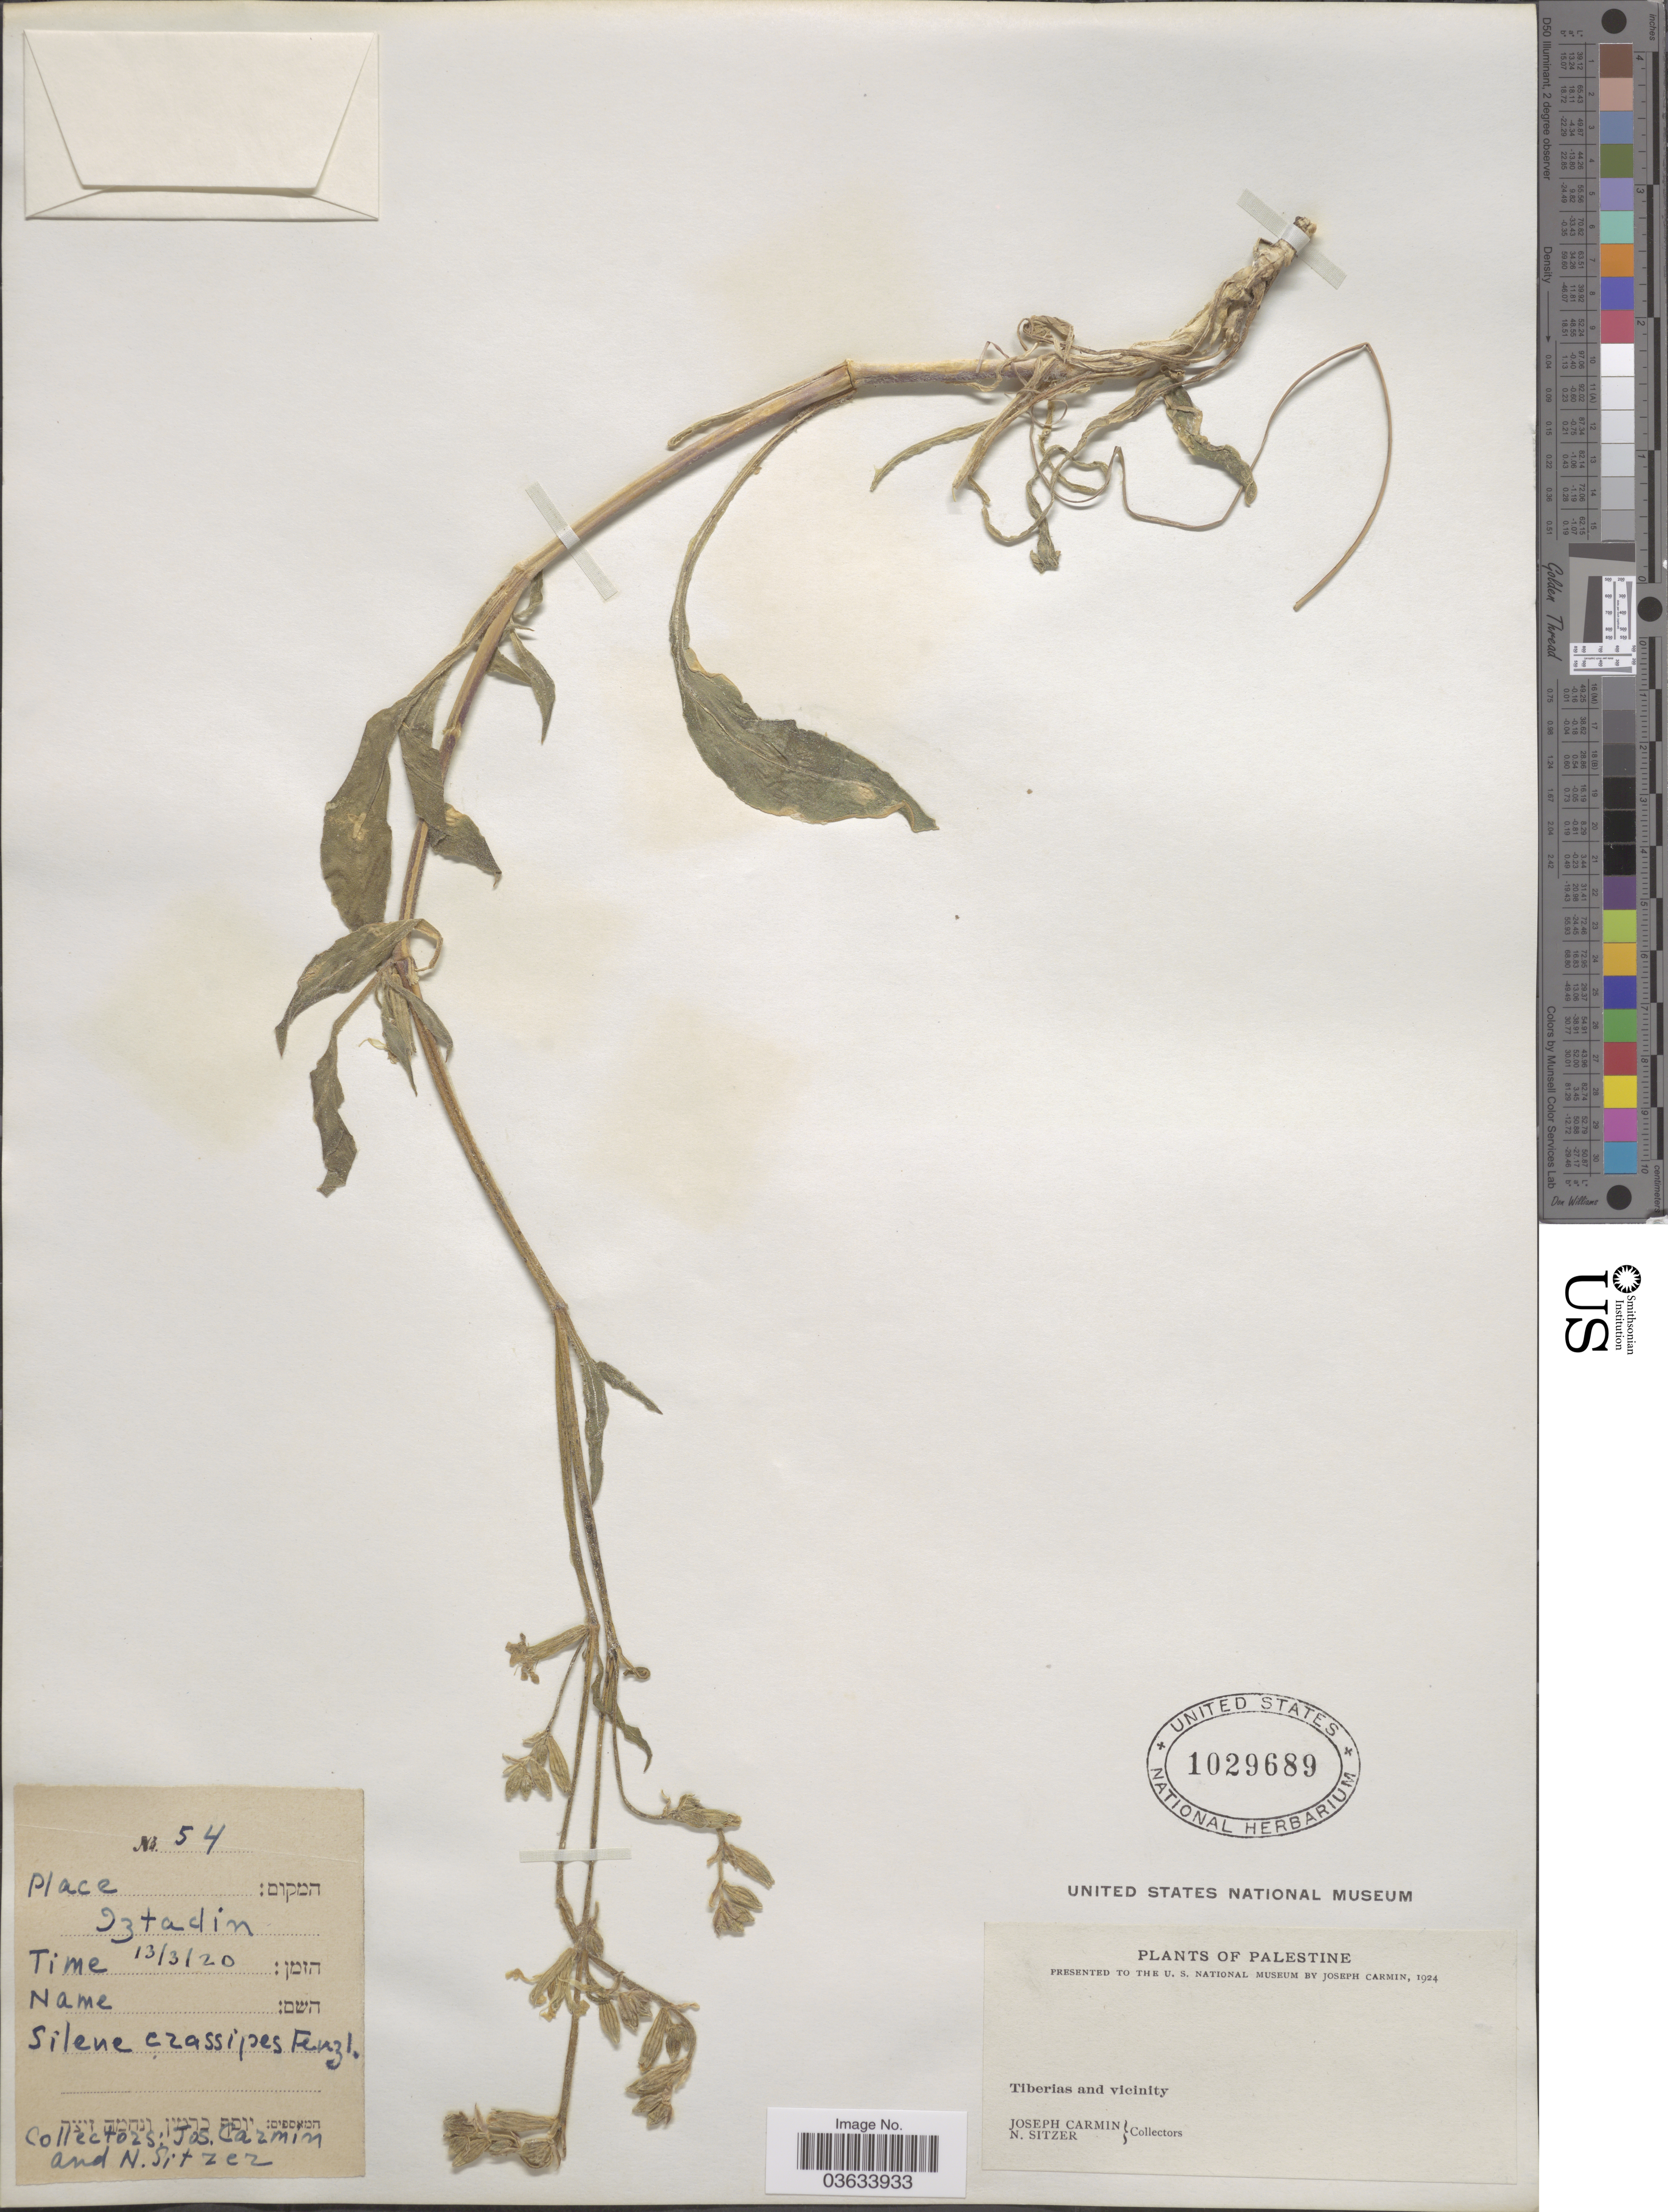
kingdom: Plantae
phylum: Tracheophyta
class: Magnoliopsida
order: Caryophyllales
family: Caryophyllaceae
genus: Silene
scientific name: Silene crassipes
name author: Fenzl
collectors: J. Carmin & N. Sitzer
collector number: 54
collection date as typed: Transcribed d/m/y: 13/3/20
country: Israel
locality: Palestine. Tiberias and vicinity. Iztadin.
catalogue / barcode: US 1029689